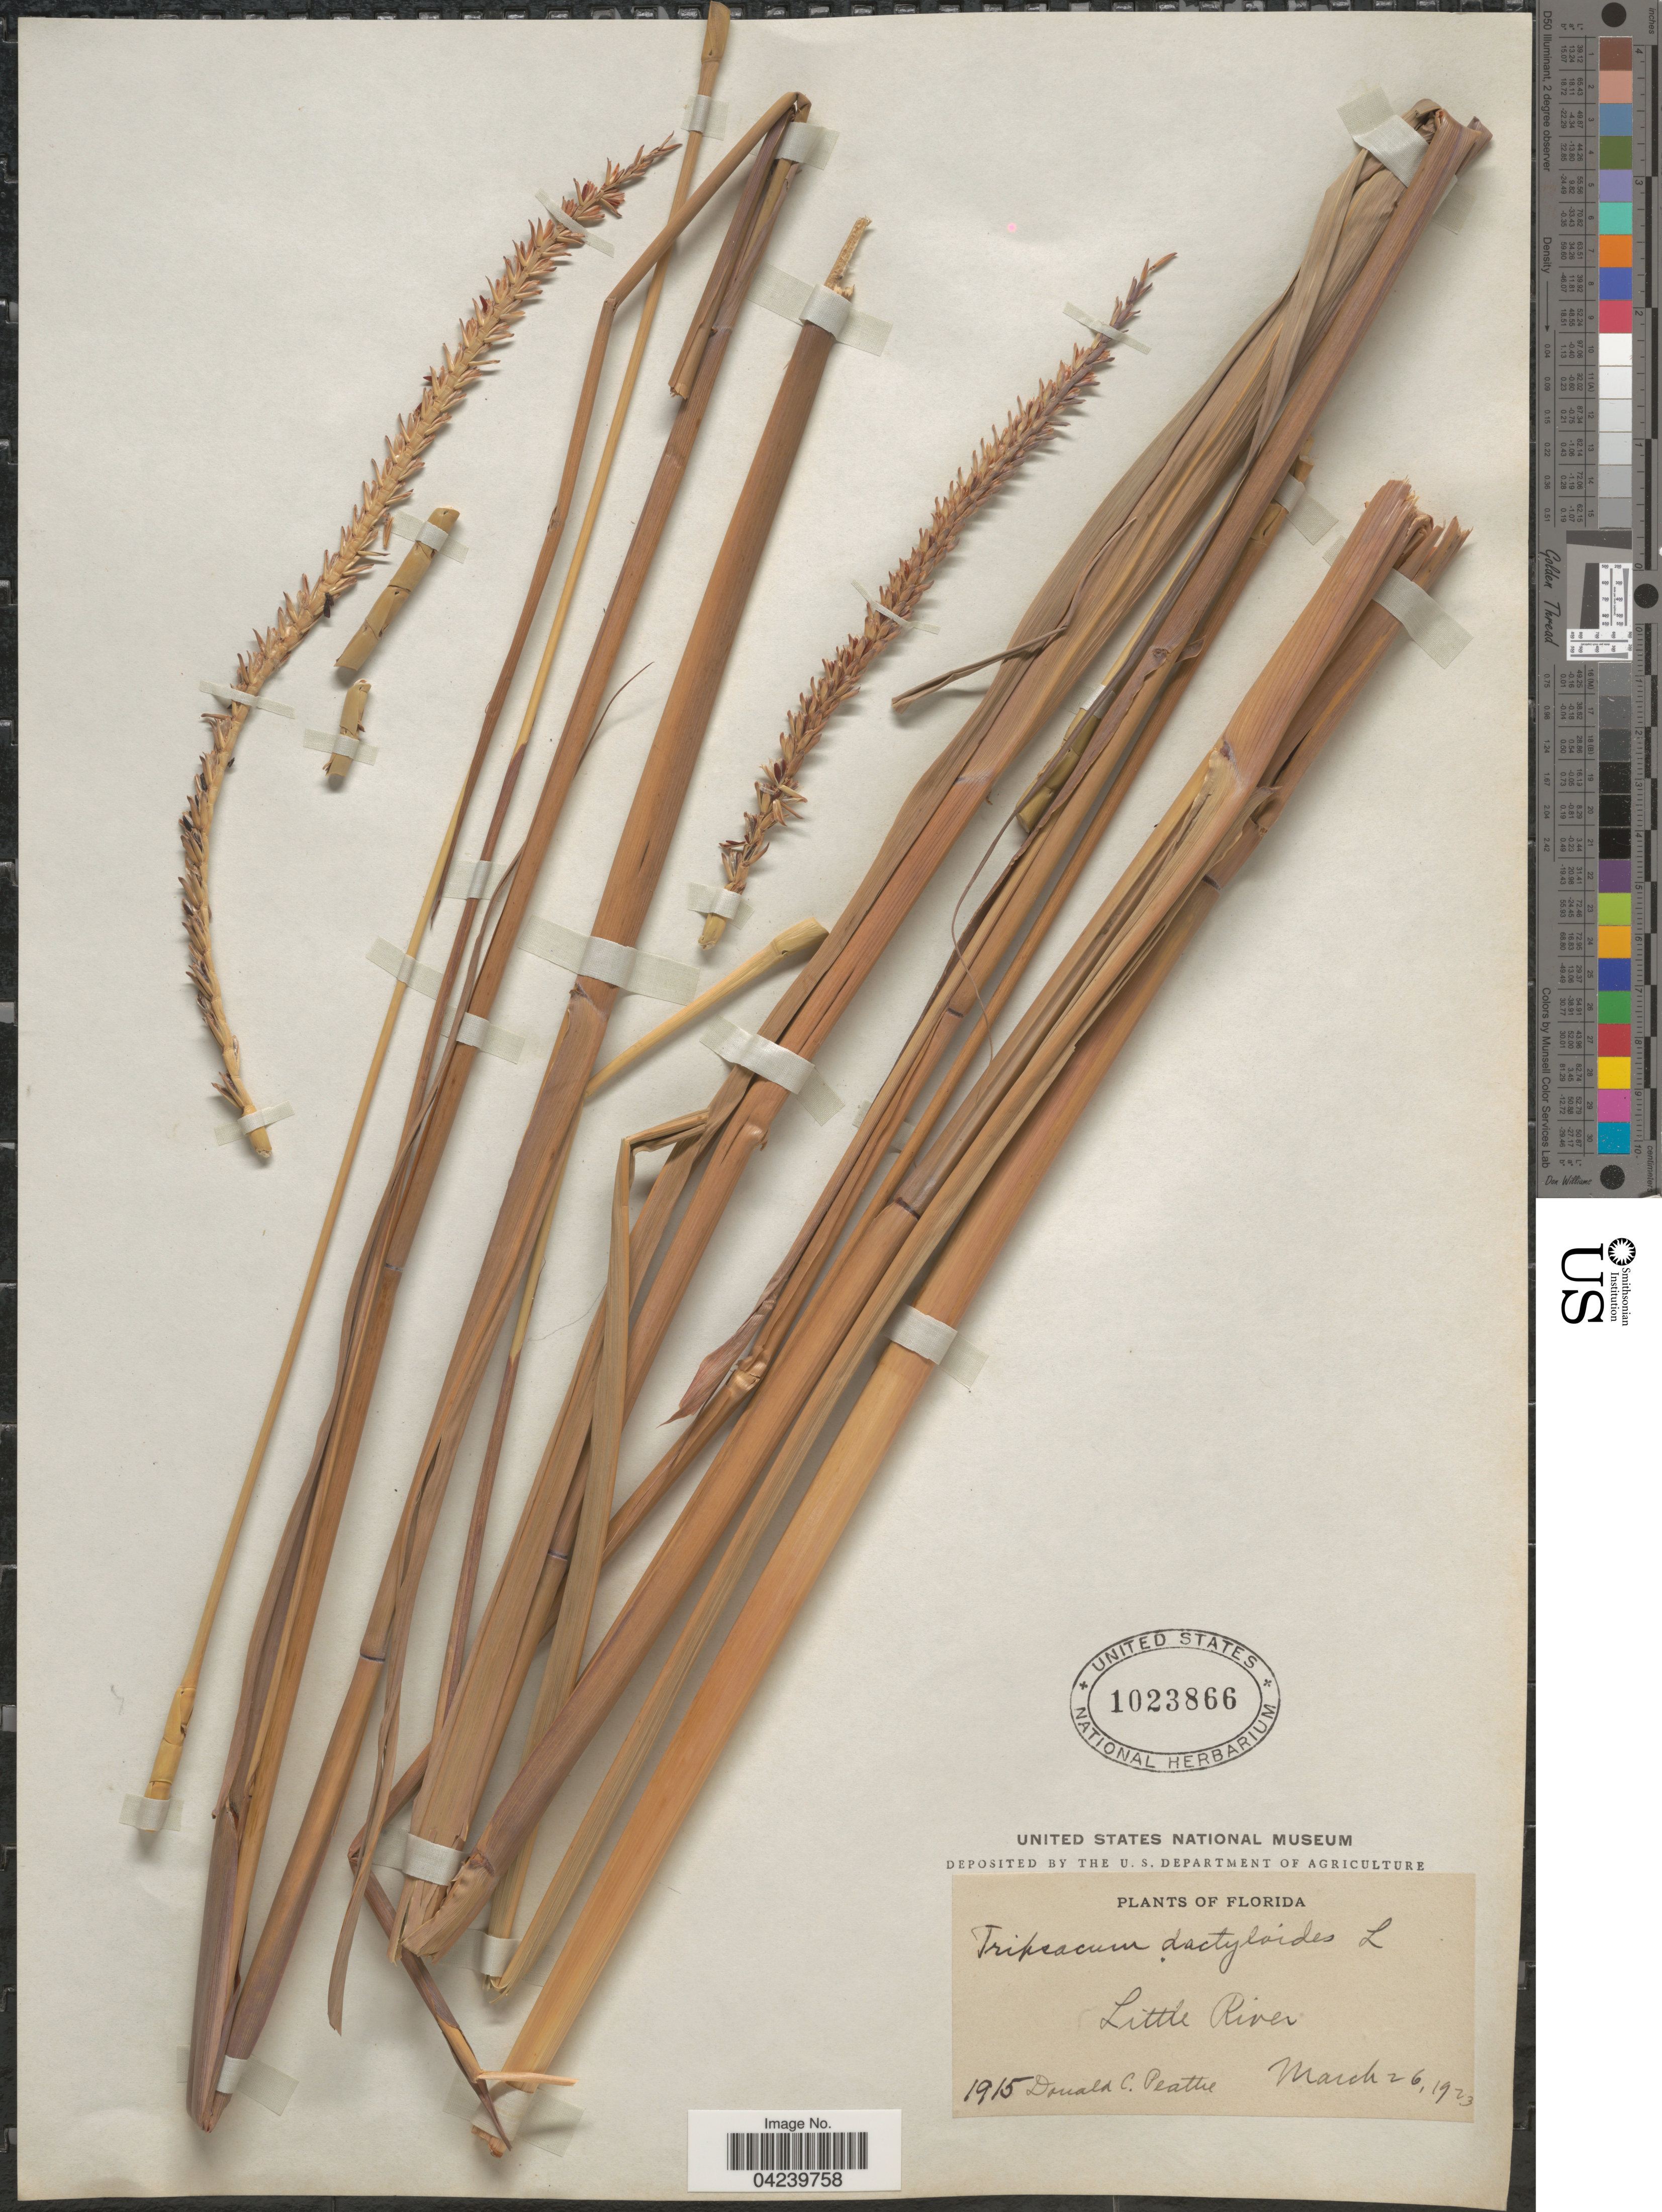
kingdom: Plantae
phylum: Tracheophyta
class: Liliopsida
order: Poales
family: Poaceae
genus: Tripsacum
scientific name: Tripsacum dactyloides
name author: (L.) L.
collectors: D. Peattie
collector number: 1915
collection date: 1923-03-26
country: United States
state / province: Florida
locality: Little River.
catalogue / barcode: US 1023866